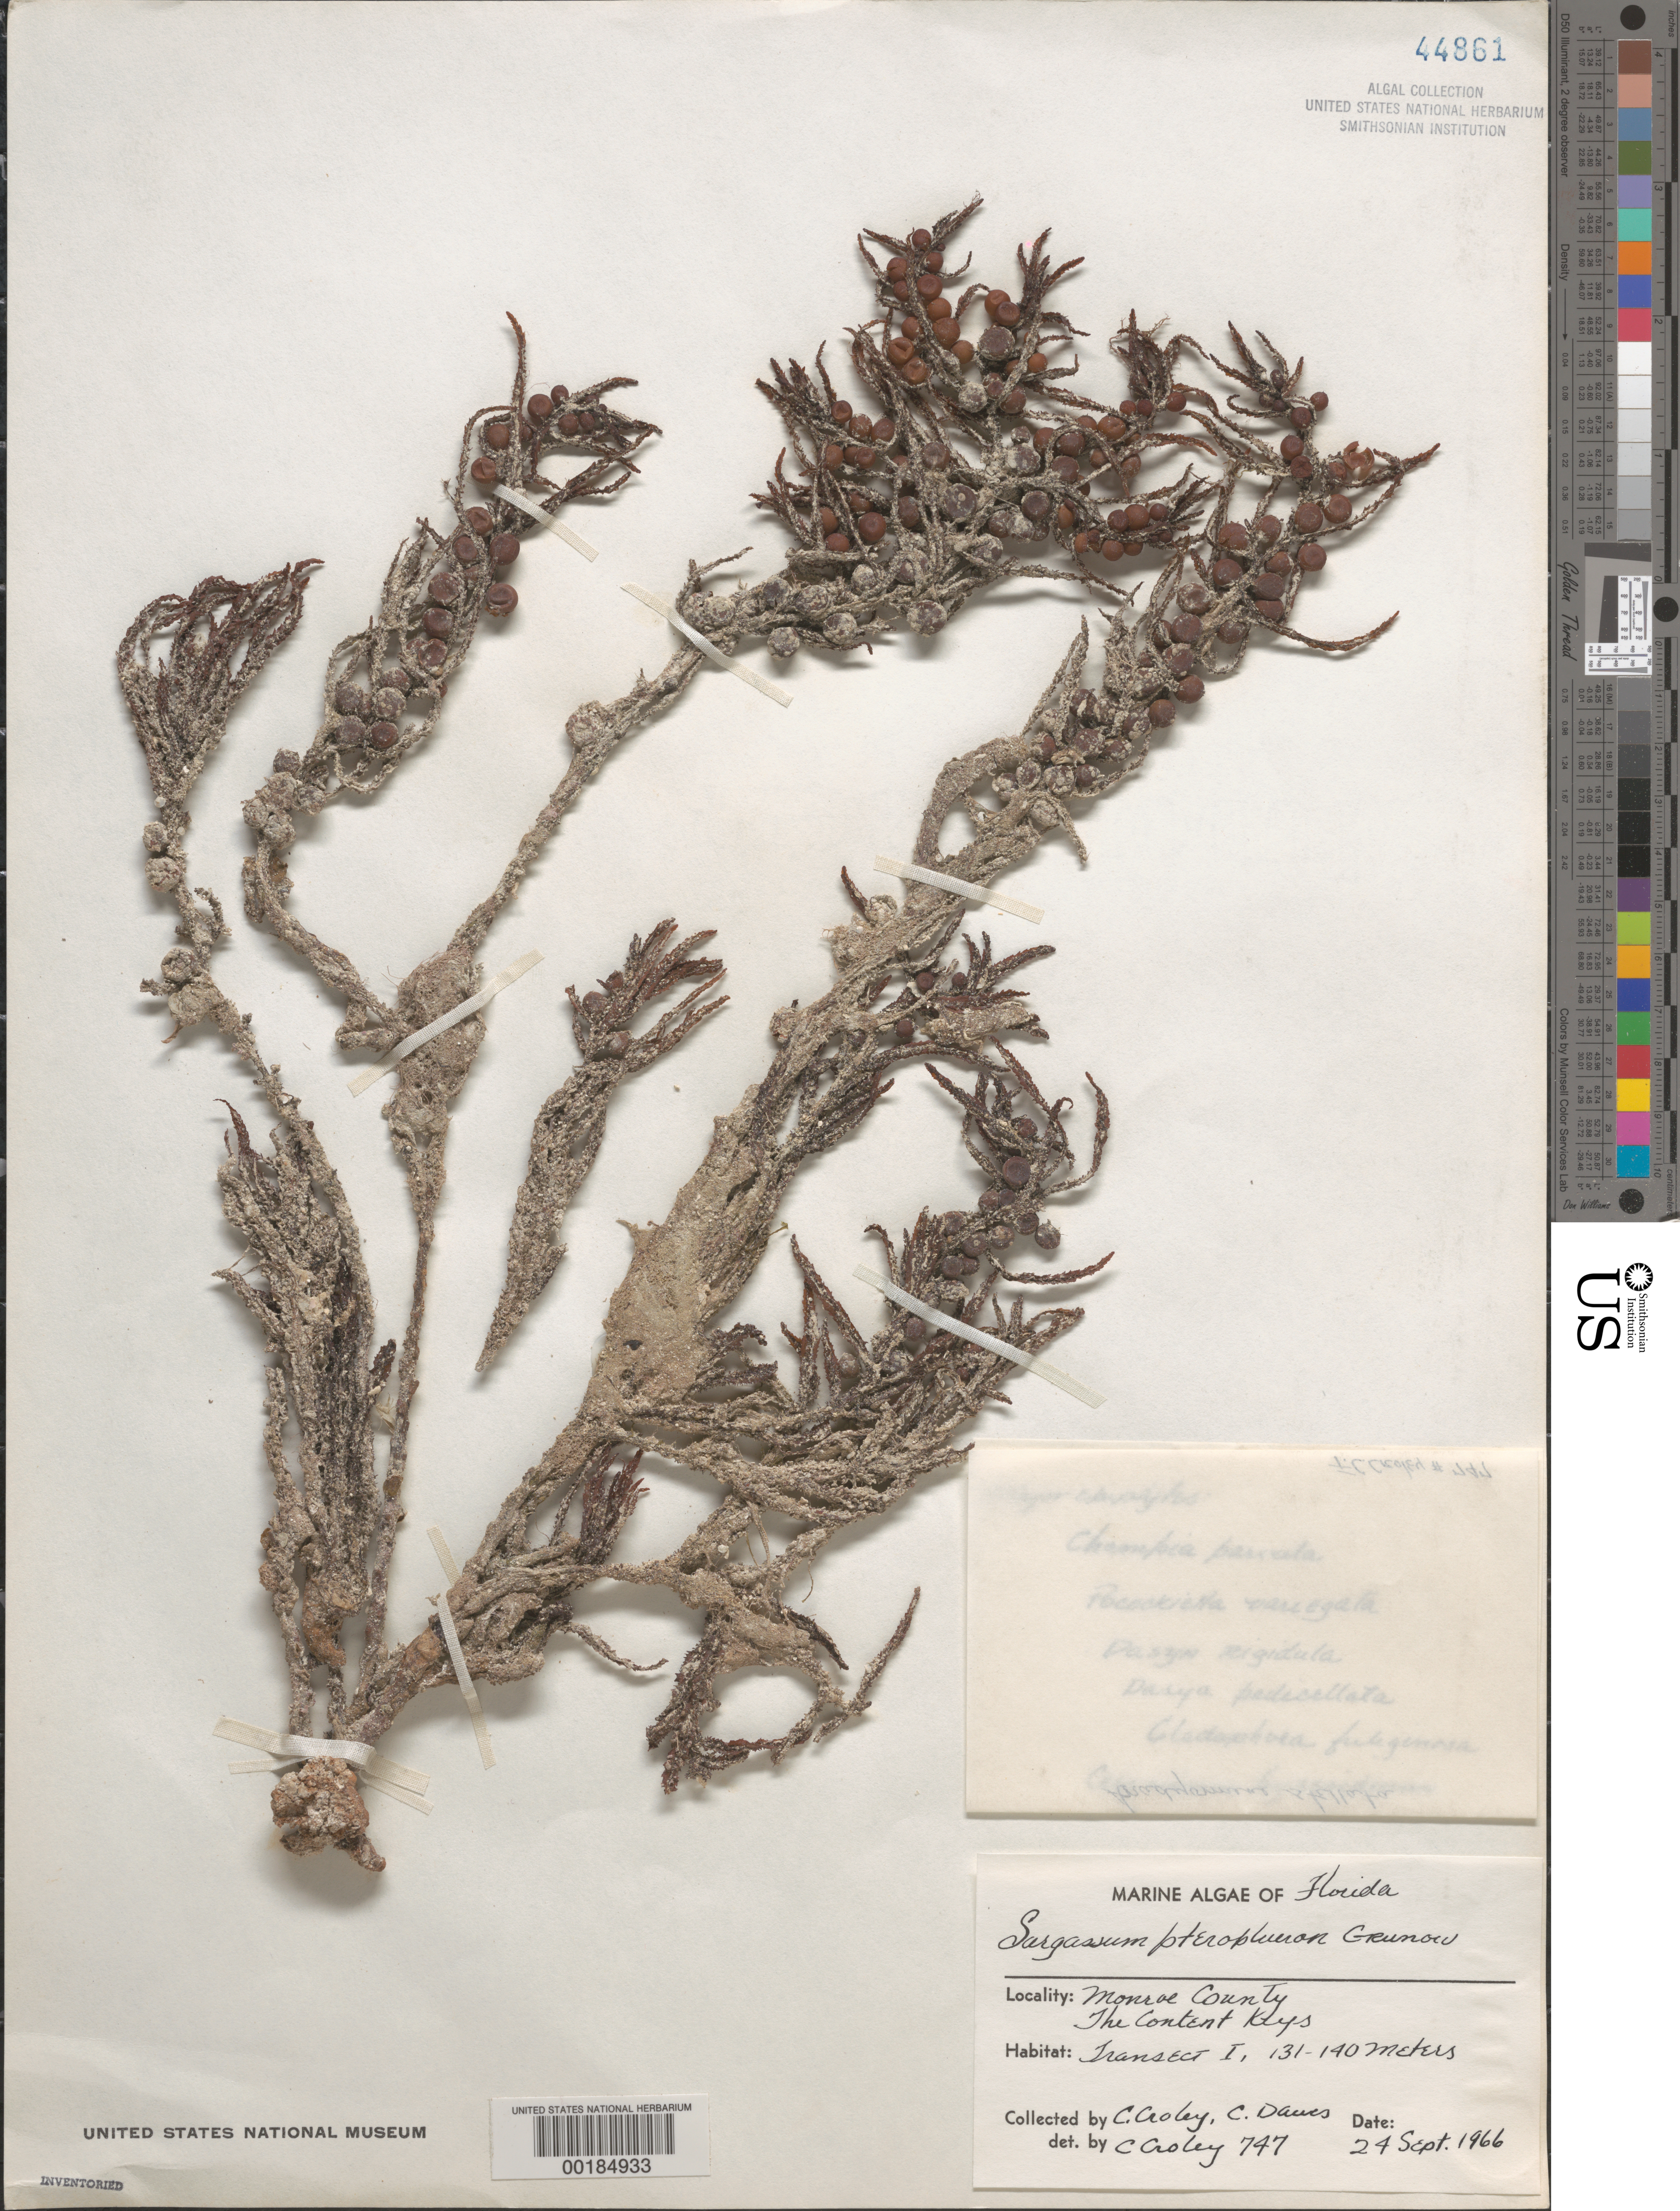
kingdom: Chromista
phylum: Ochrophyta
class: Phaeophyceae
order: Fucales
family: Sargassaceae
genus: Sargassum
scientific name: Sargassum pteropleuron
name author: Grunow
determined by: Croley, F. C.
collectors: F. C. Croley & C. Dawes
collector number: FCC 747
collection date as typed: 24 Sep 1966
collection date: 1966-09-24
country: United States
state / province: Florida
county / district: Monroe County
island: Content Keys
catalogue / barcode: US 44861